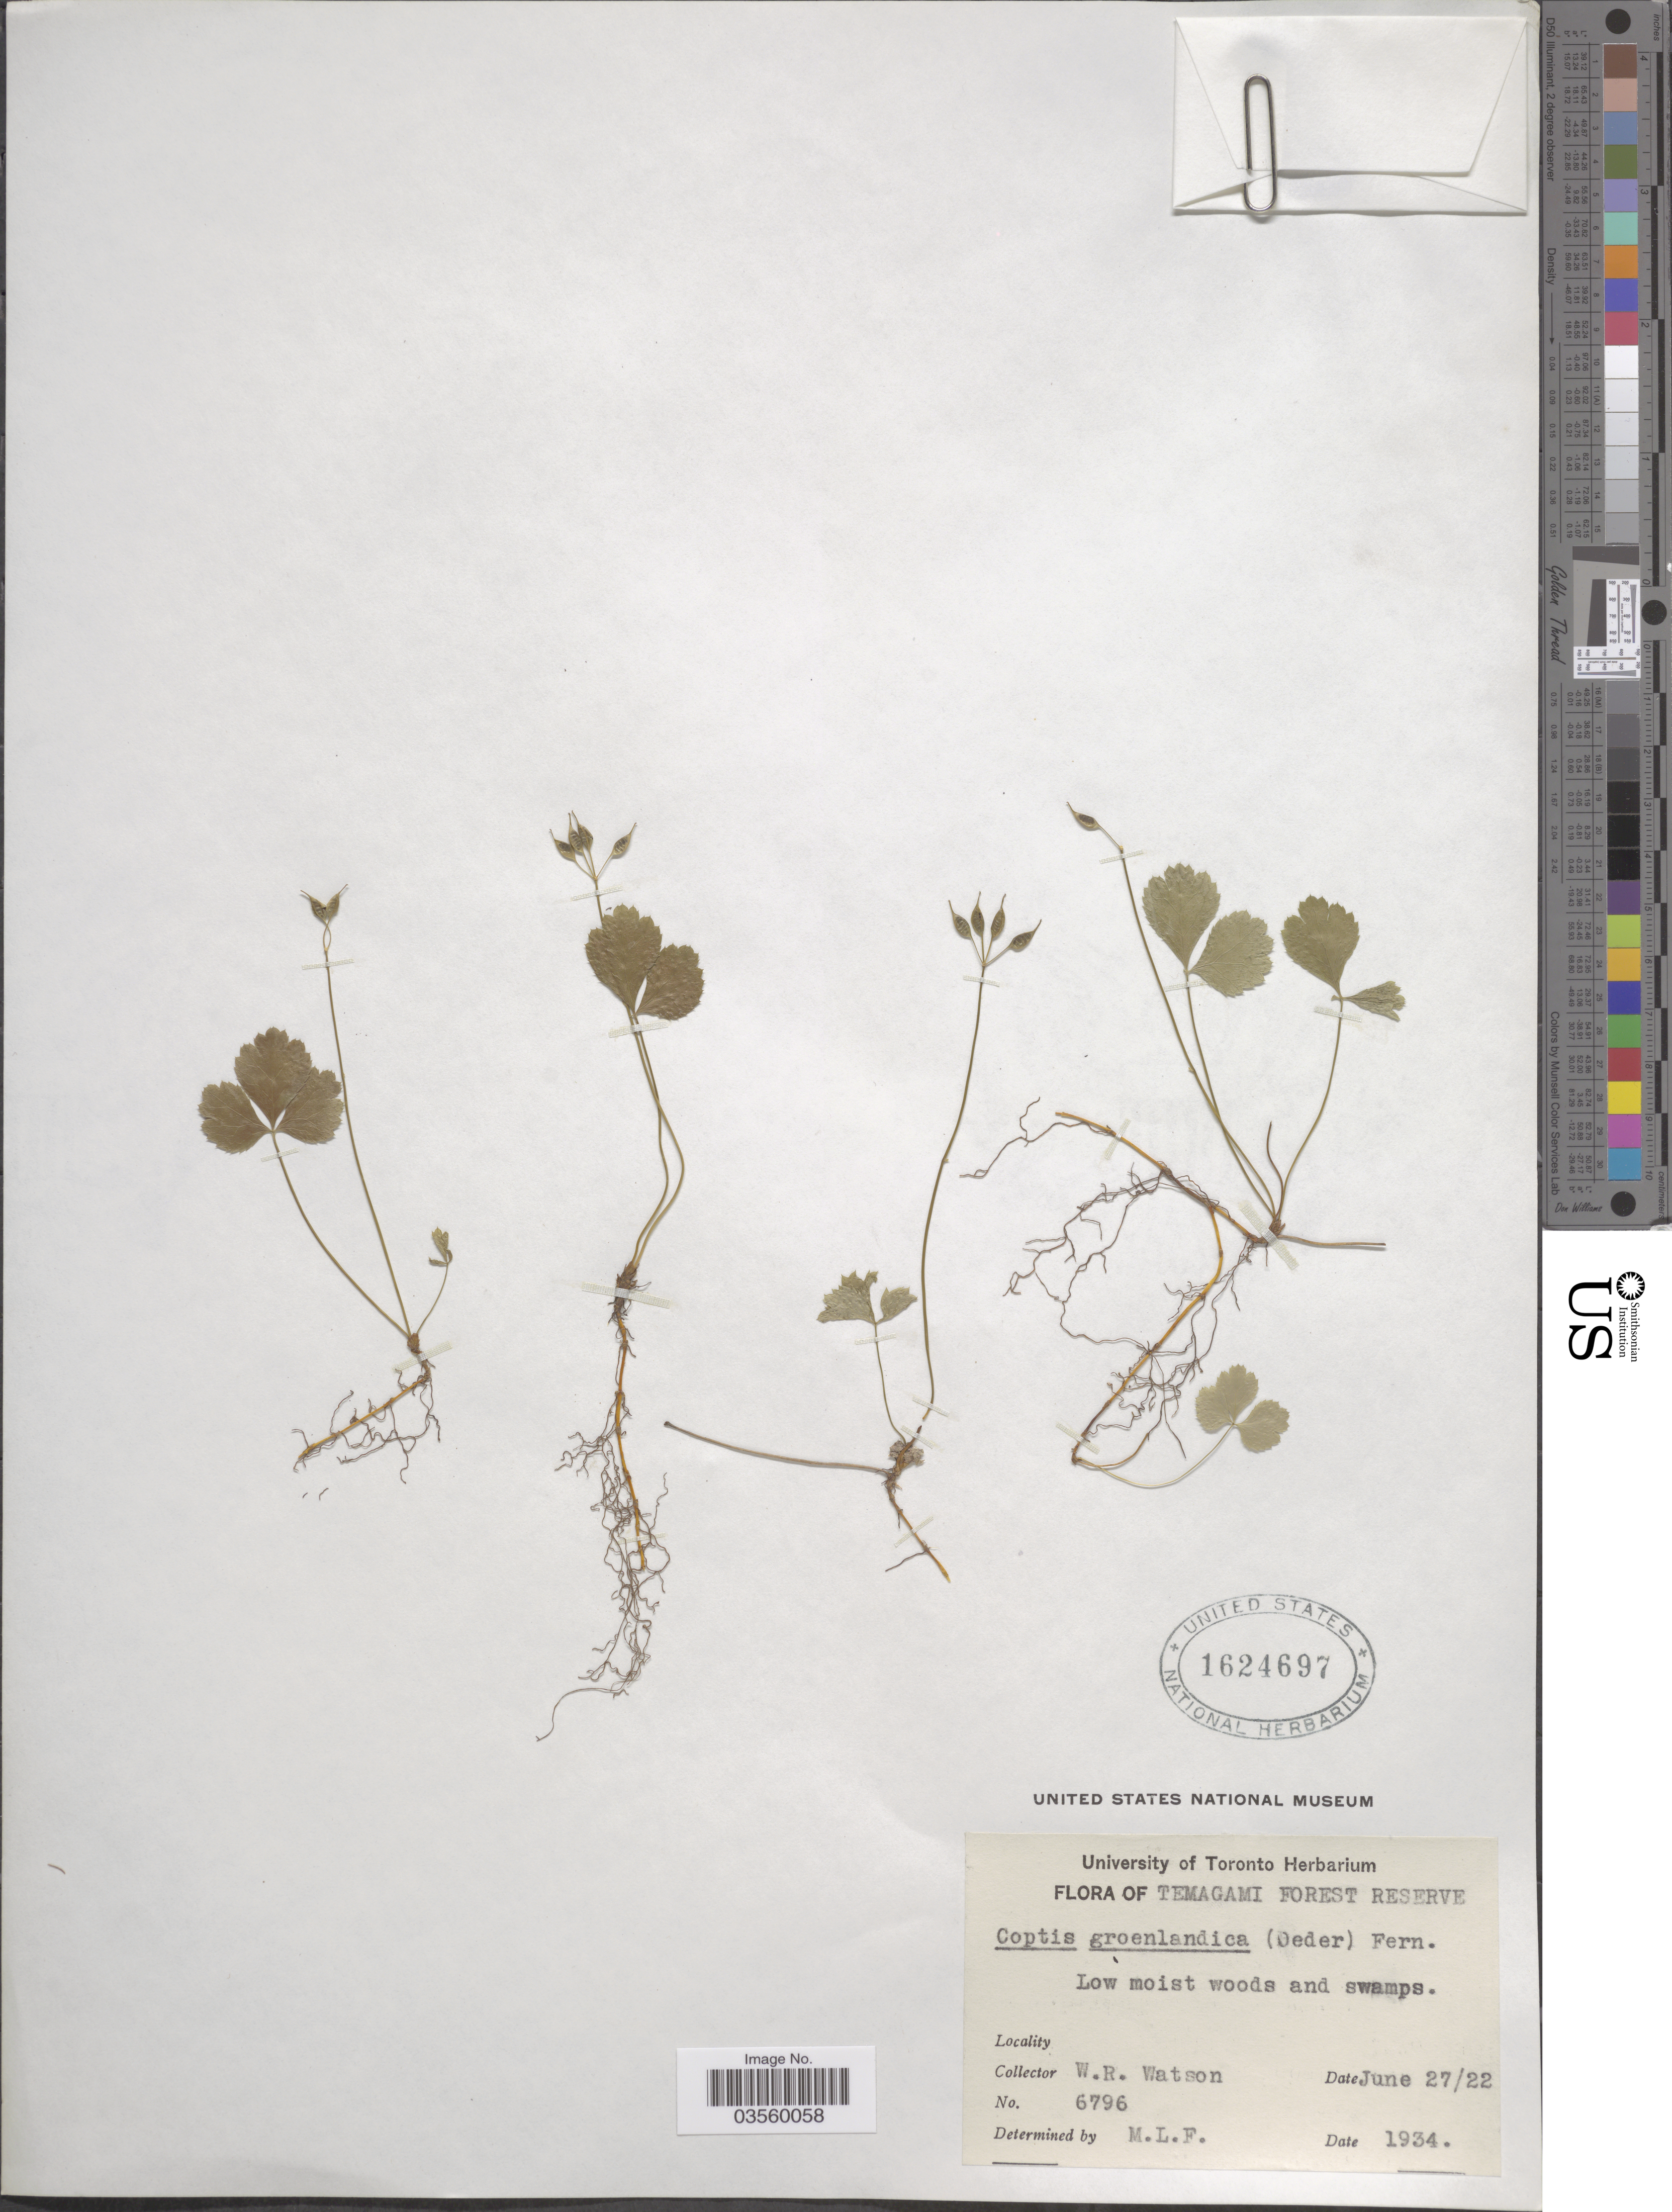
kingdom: Plantae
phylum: Tracheophyta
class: Magnoliopsida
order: Ranunculales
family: Ranunculaceae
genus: Coptis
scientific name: Coptis trifolia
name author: (L.) Salisb.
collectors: W. R. Watson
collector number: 6796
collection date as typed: Transcribed d/m/y: 27/6/22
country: Canada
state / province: Ontario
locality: Temagami Forest Reserve.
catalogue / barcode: US 1624697